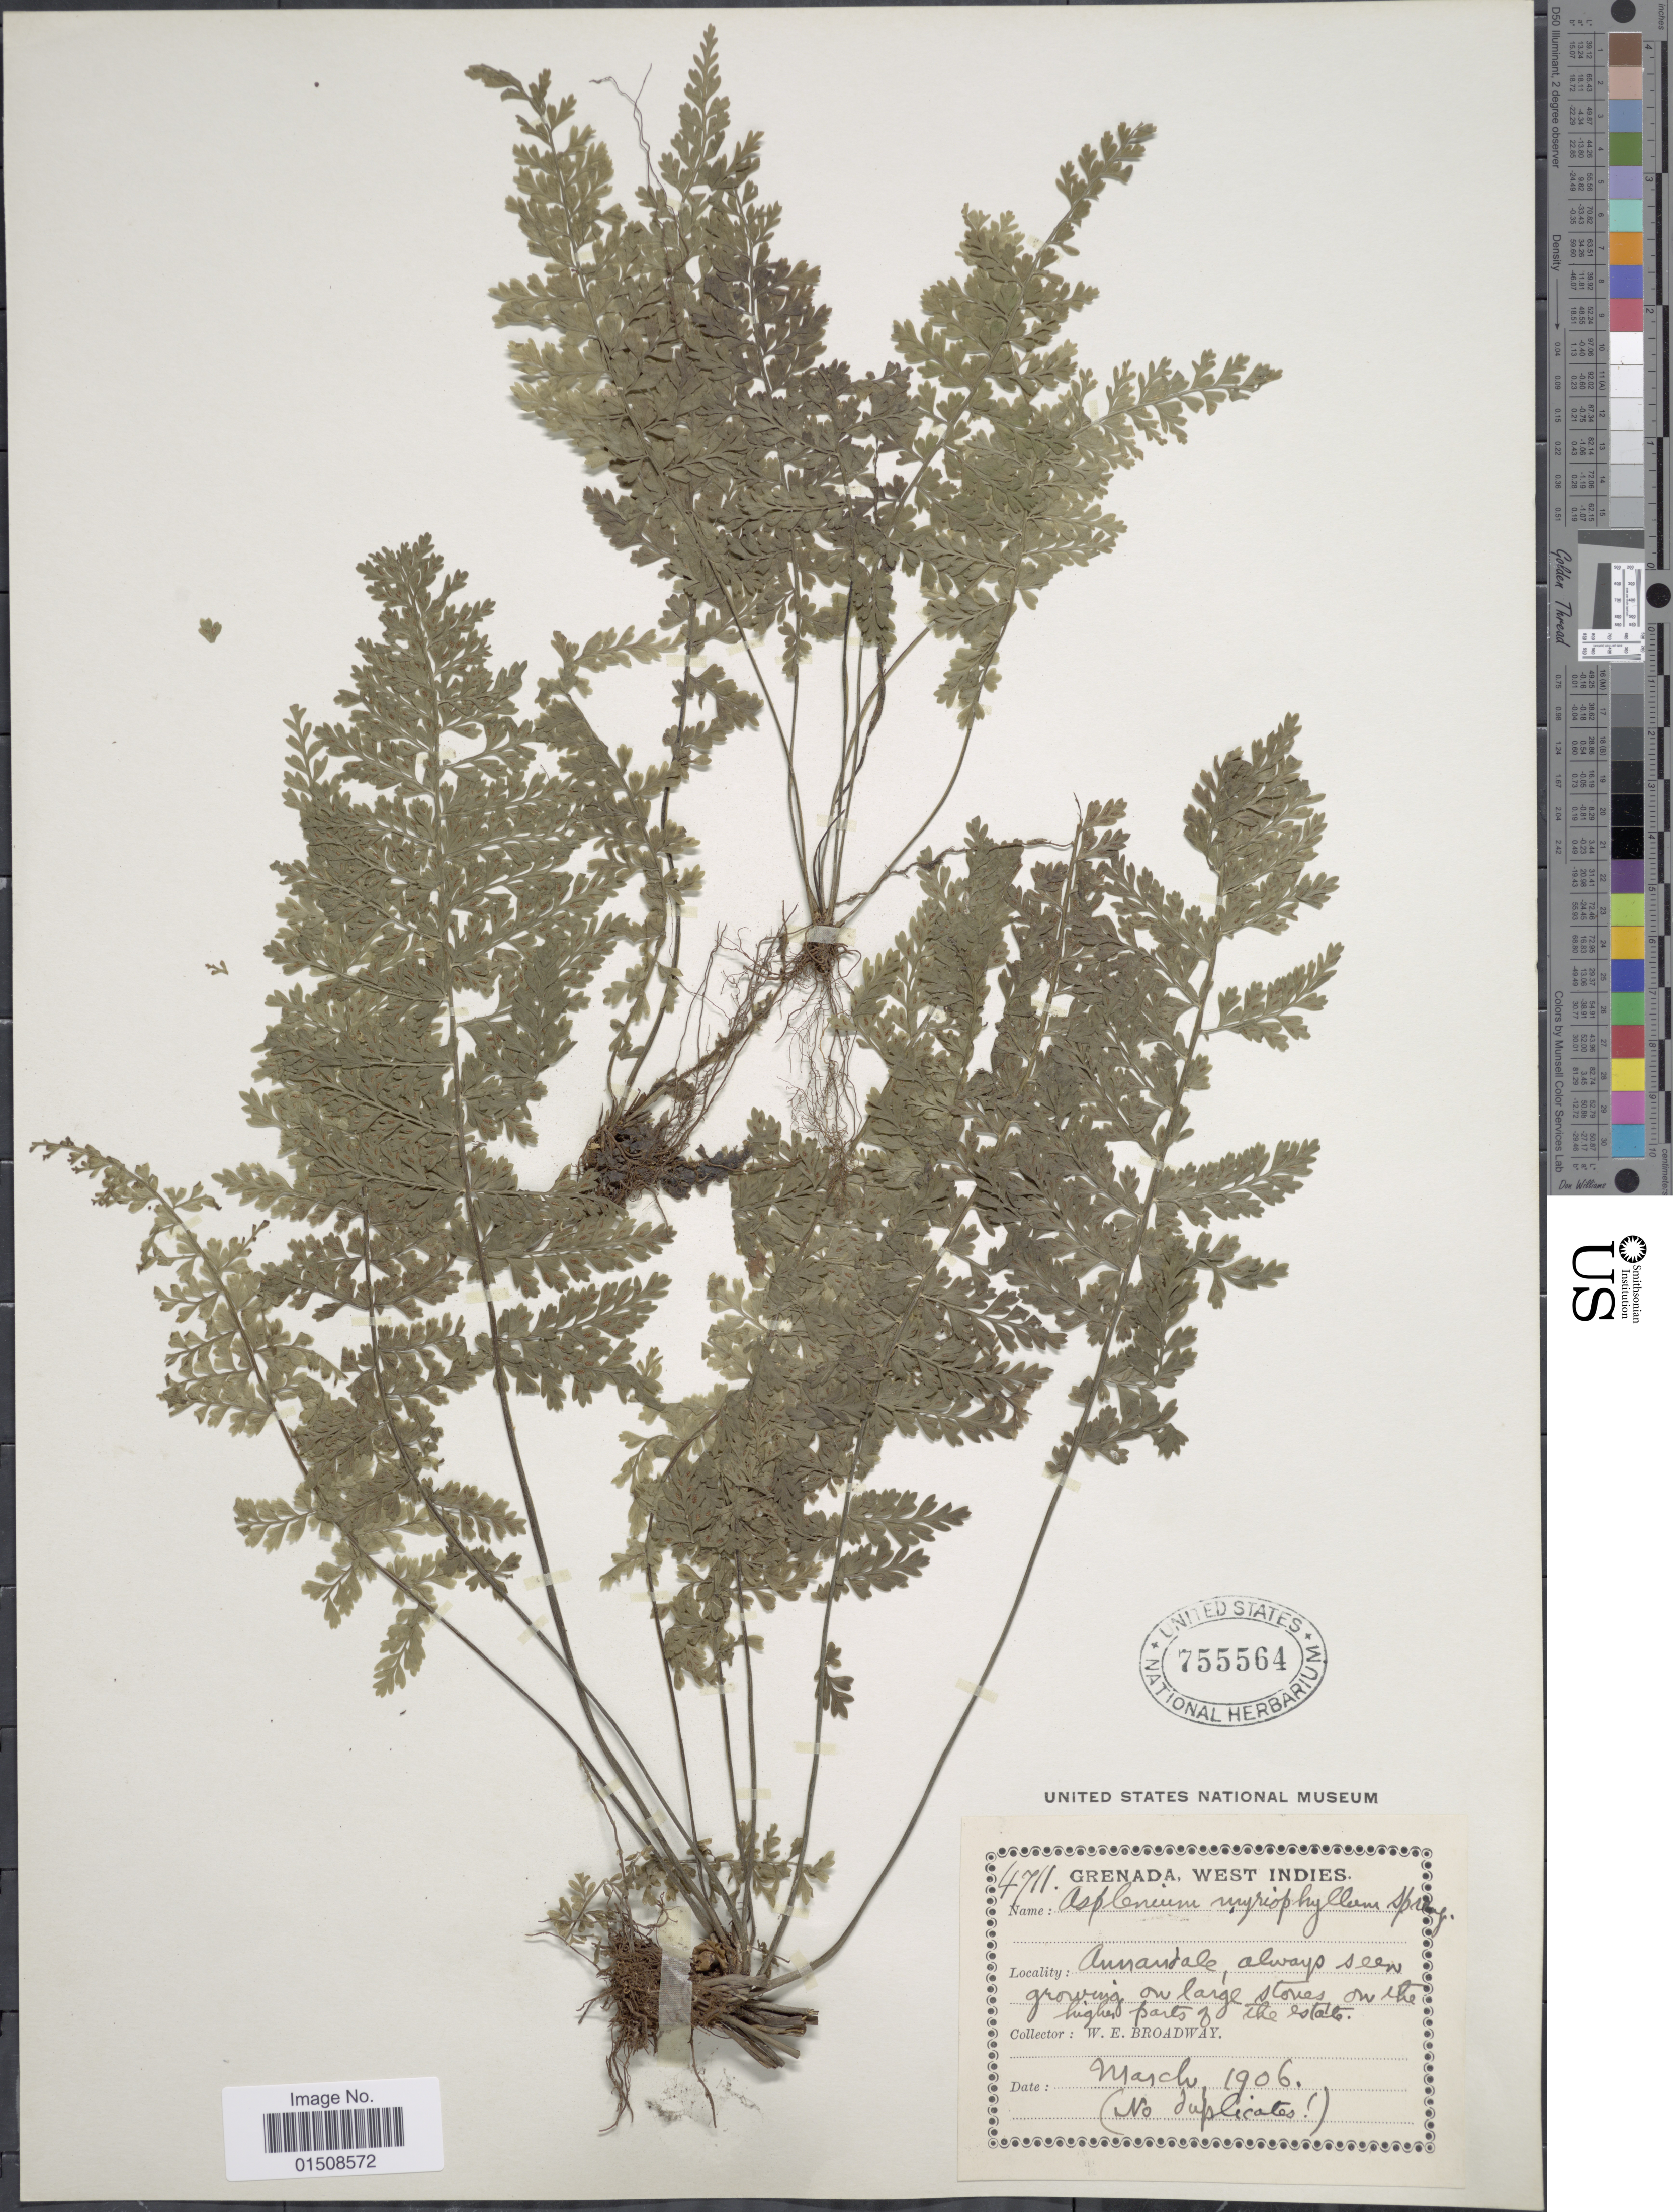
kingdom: Plantae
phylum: Tracheophyta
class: Polypodiopsida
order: Polypodiales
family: Aspleniaceae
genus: Asplenium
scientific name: Asplenium cristatum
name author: Lam.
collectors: W. E. Broadway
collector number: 4711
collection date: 1906-03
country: Grenada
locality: Annandale, always seen growing on large stones on the highest part of the estate.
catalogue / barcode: US 755564